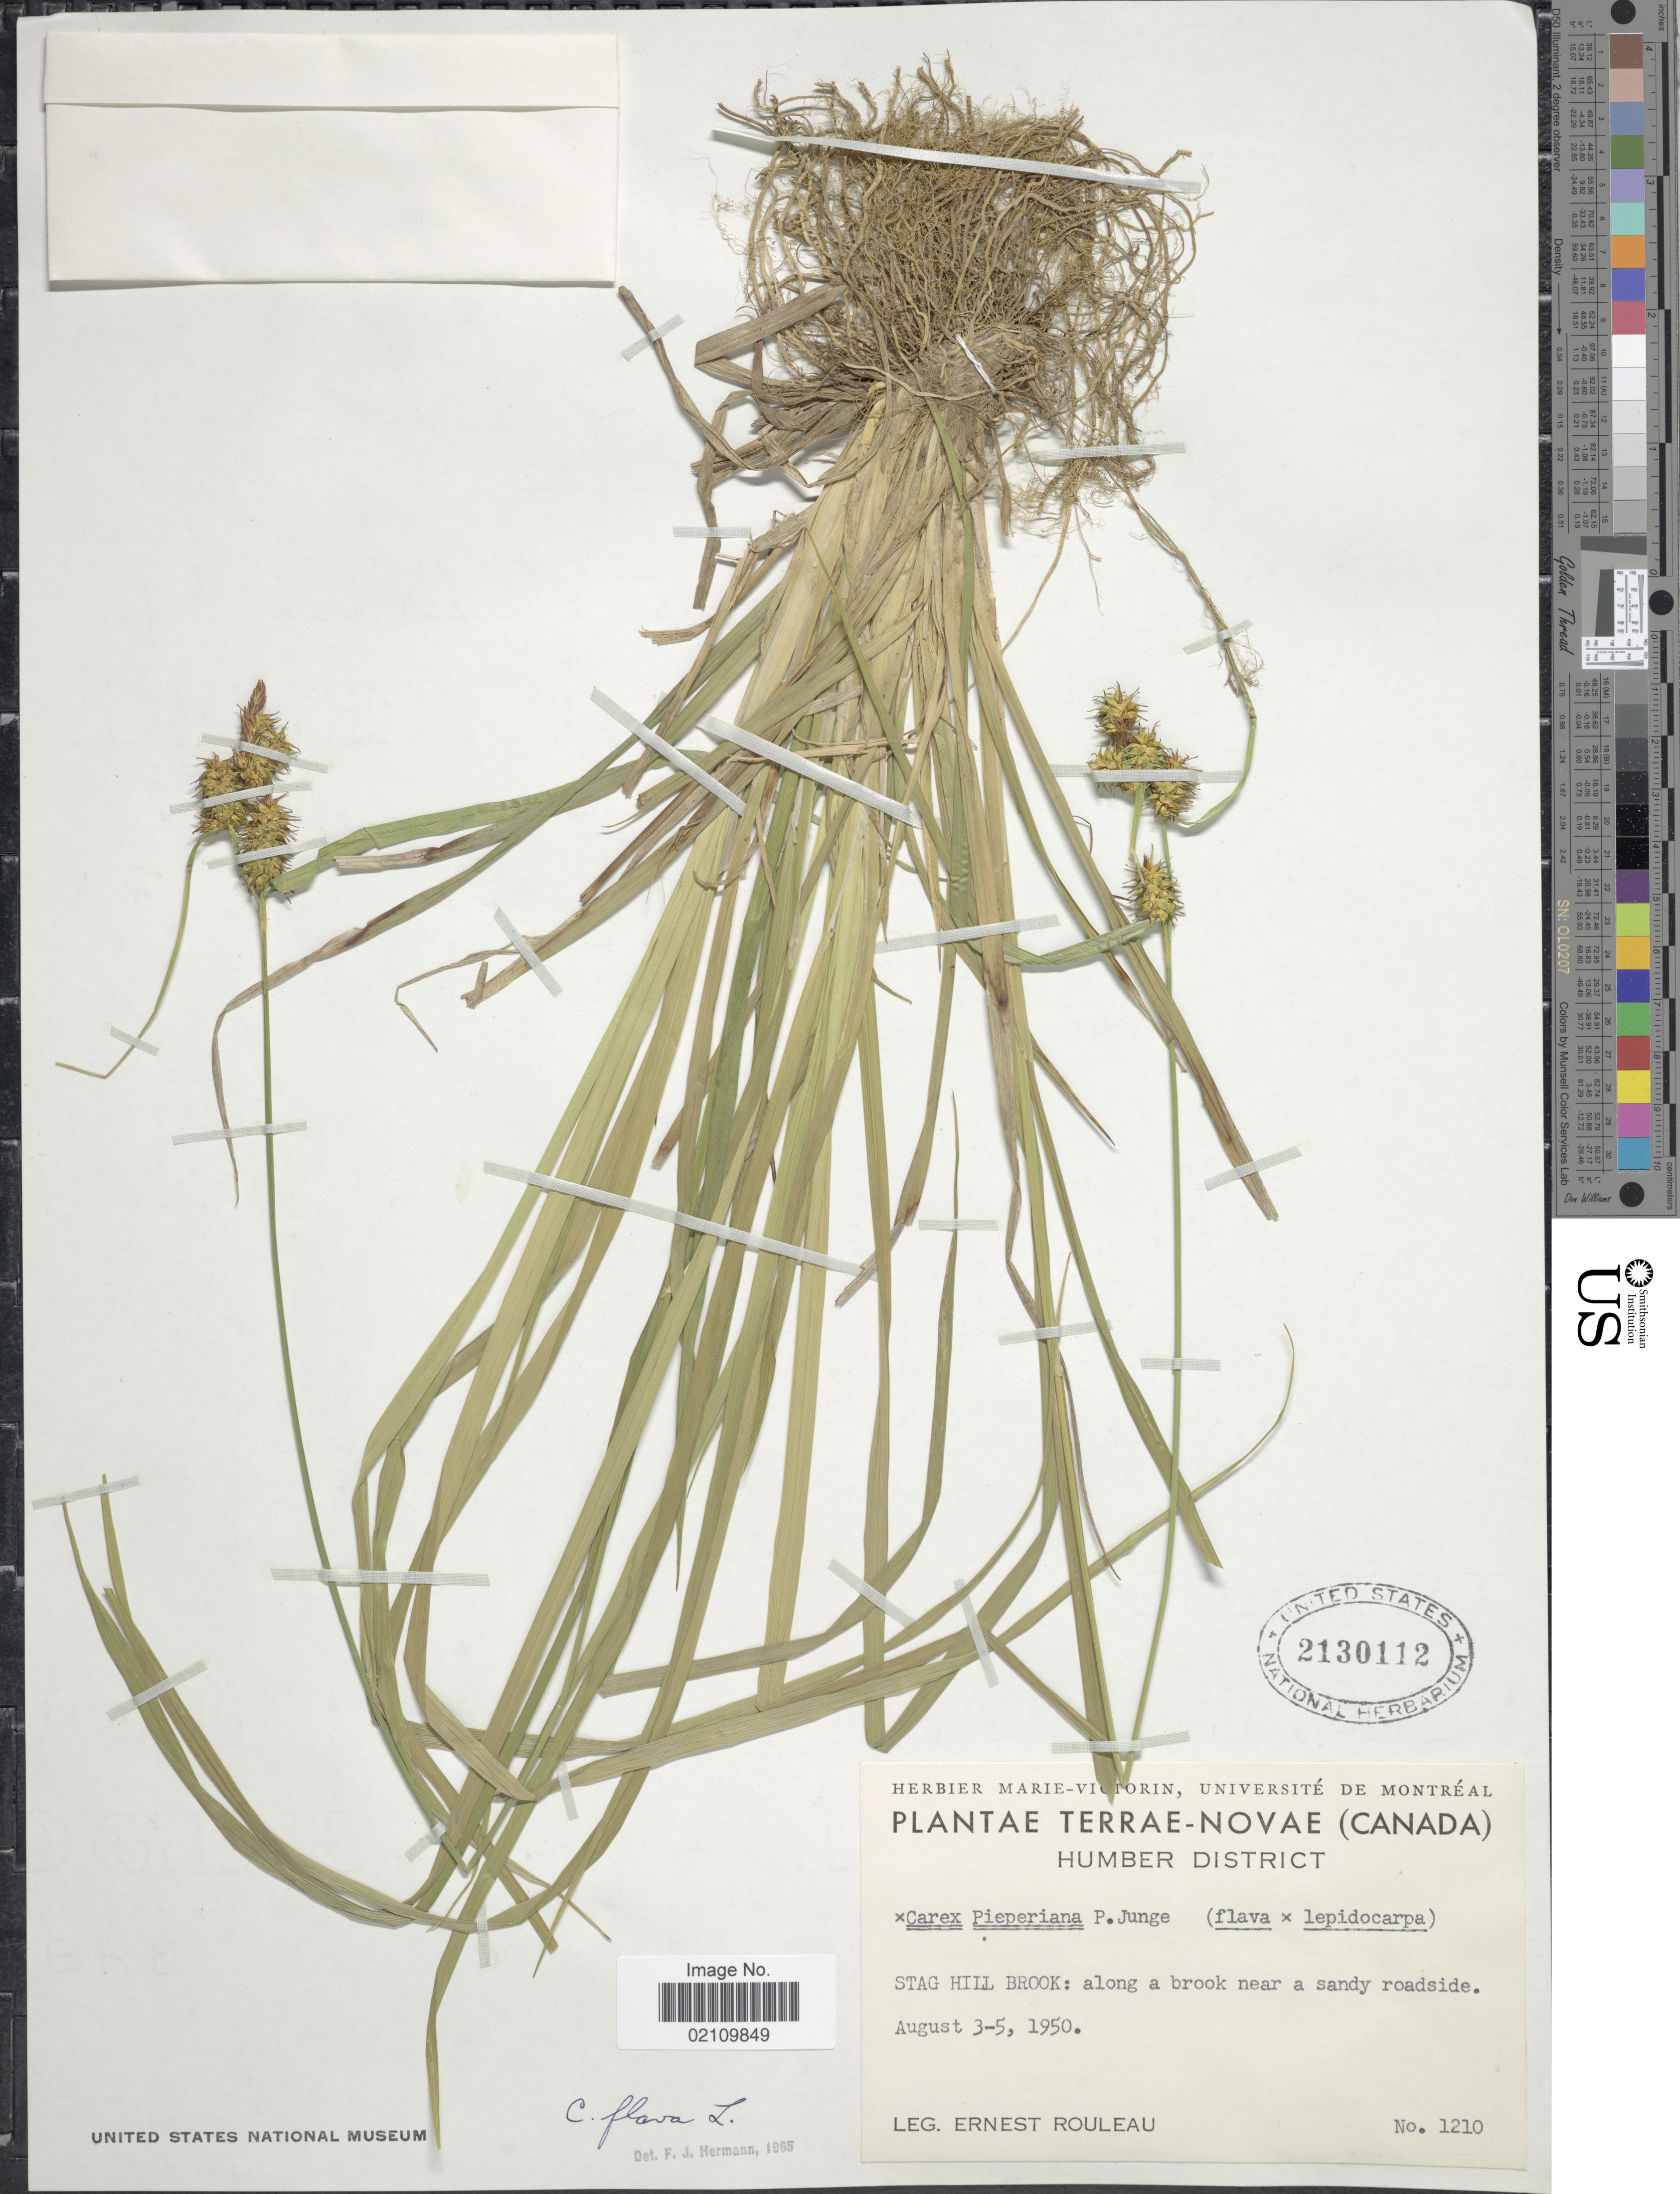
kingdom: Plantae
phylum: Tracheophyta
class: Liliopsida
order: Poales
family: Cyperaceae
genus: Carex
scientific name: Carex flava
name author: L.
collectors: E. Rouleau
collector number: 1210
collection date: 1950-08-03/1950-08-05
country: Canada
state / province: Newfoundland and Labrador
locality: Terrae-Novae. Humber District. Stag Hill Brook: along a brook near a sandy roadside.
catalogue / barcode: US 2130112